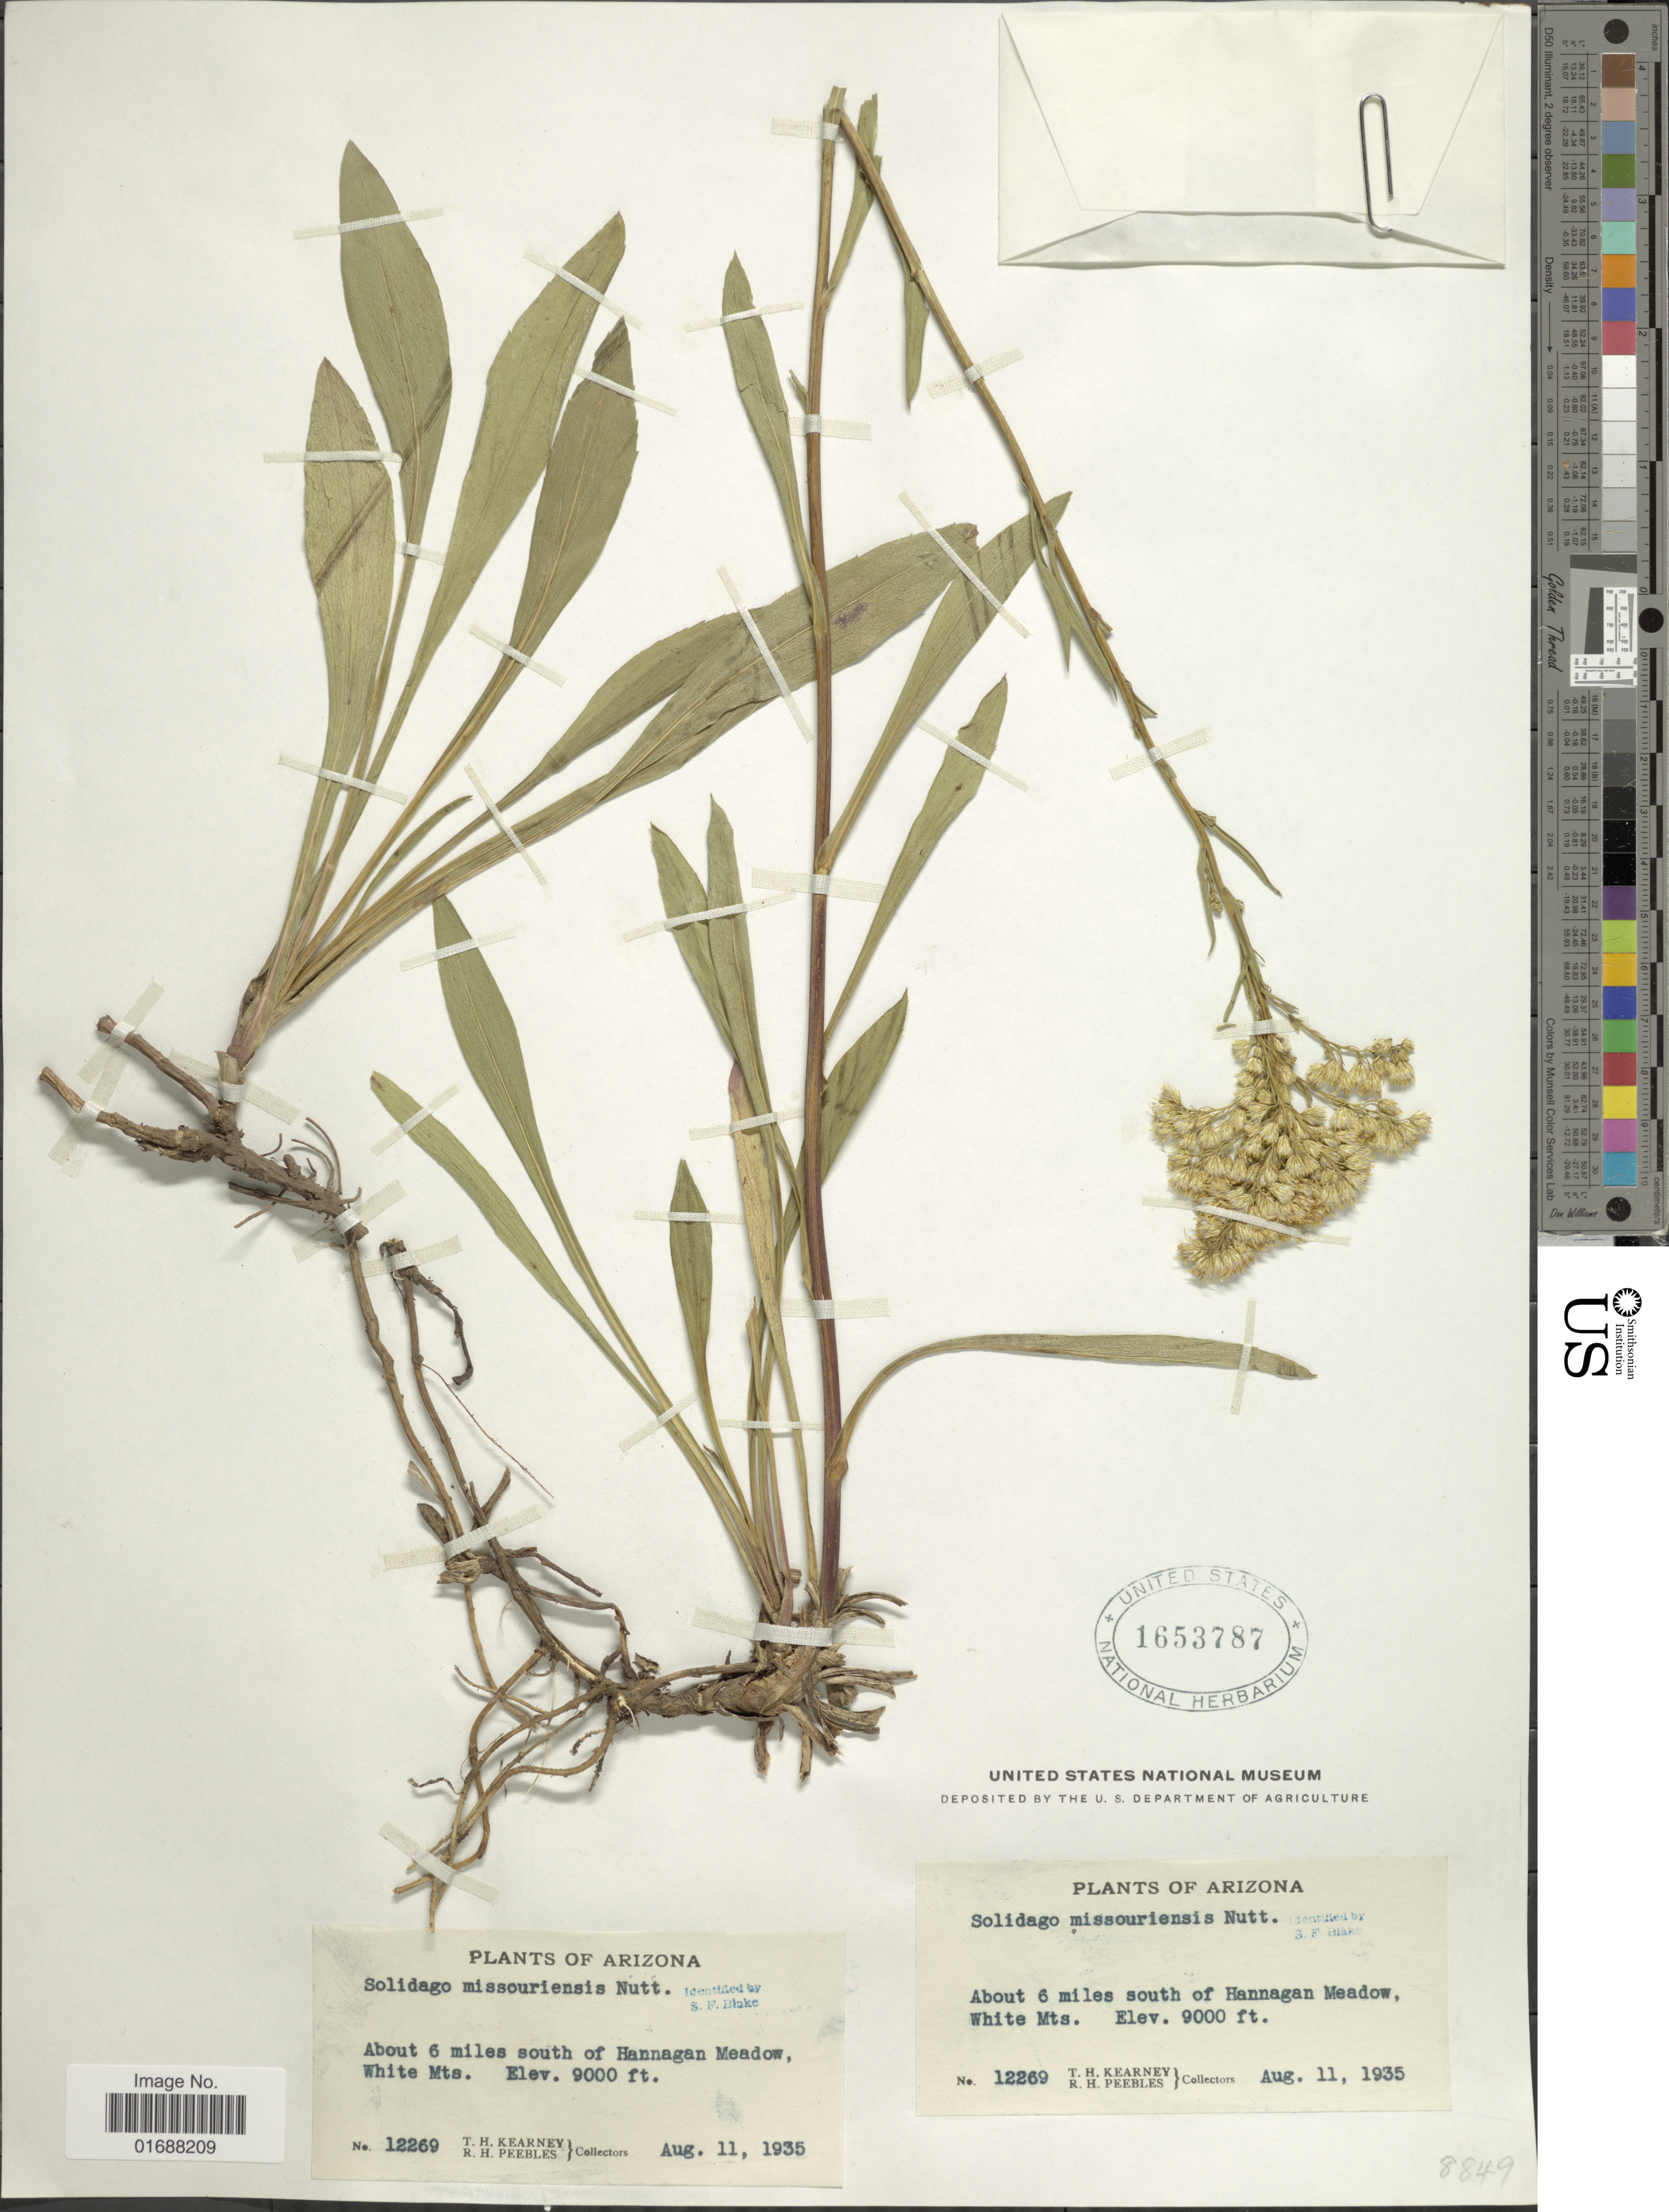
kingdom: Plantae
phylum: Tracheophyta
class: Magnoliopsida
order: Asterales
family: Asteraceae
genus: Solidago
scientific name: Solidago missouriensis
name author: Nutt.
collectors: T. H. Kearney & R. H. Peebles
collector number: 12269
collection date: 1935-08-11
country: United States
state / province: Arizona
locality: About 6 miles south of Hannagan Meadow, White Mts.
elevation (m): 2743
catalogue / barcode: US 1653787